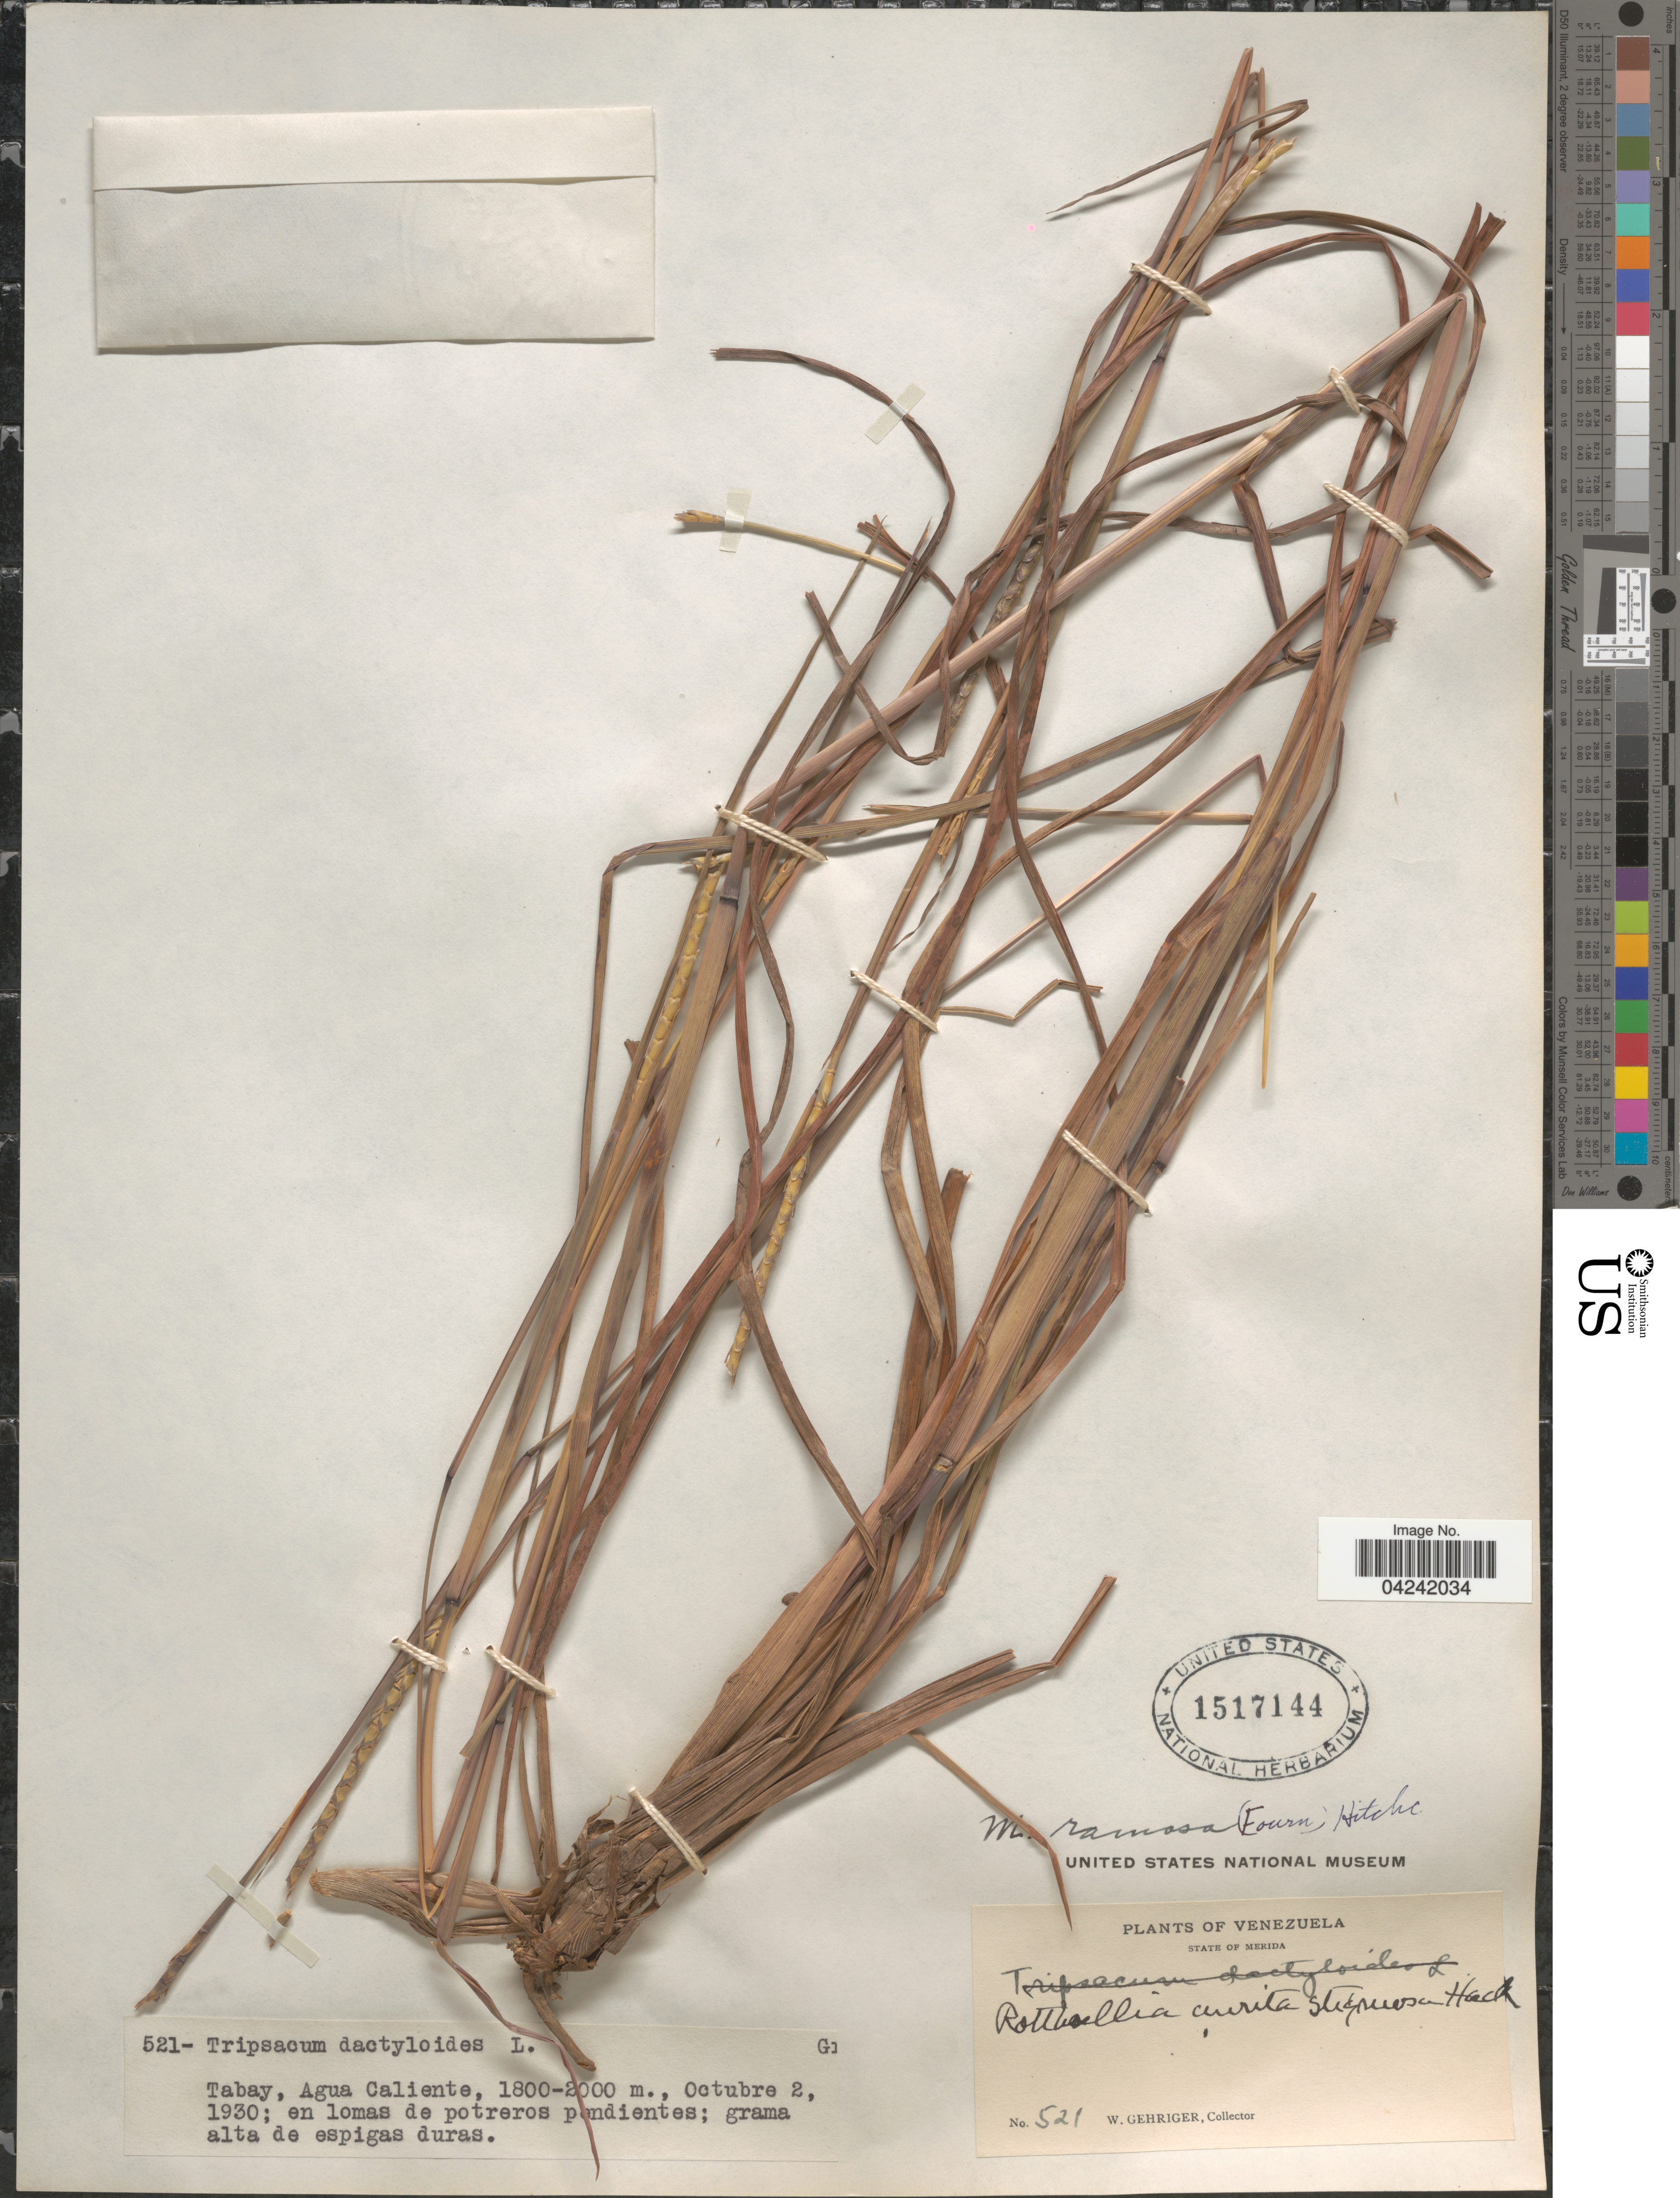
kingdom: Plantae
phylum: Tracheophyta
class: Liliopsida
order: Poales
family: Poaceae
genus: Mnesithea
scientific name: Mnesithea ramosa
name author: (E. Fourn.) de Koning & Sosef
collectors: W. Gehriger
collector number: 521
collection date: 1930-10-02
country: Venezuela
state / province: Merida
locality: Tabay, Agua Caliente.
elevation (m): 1800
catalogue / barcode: US 1517144